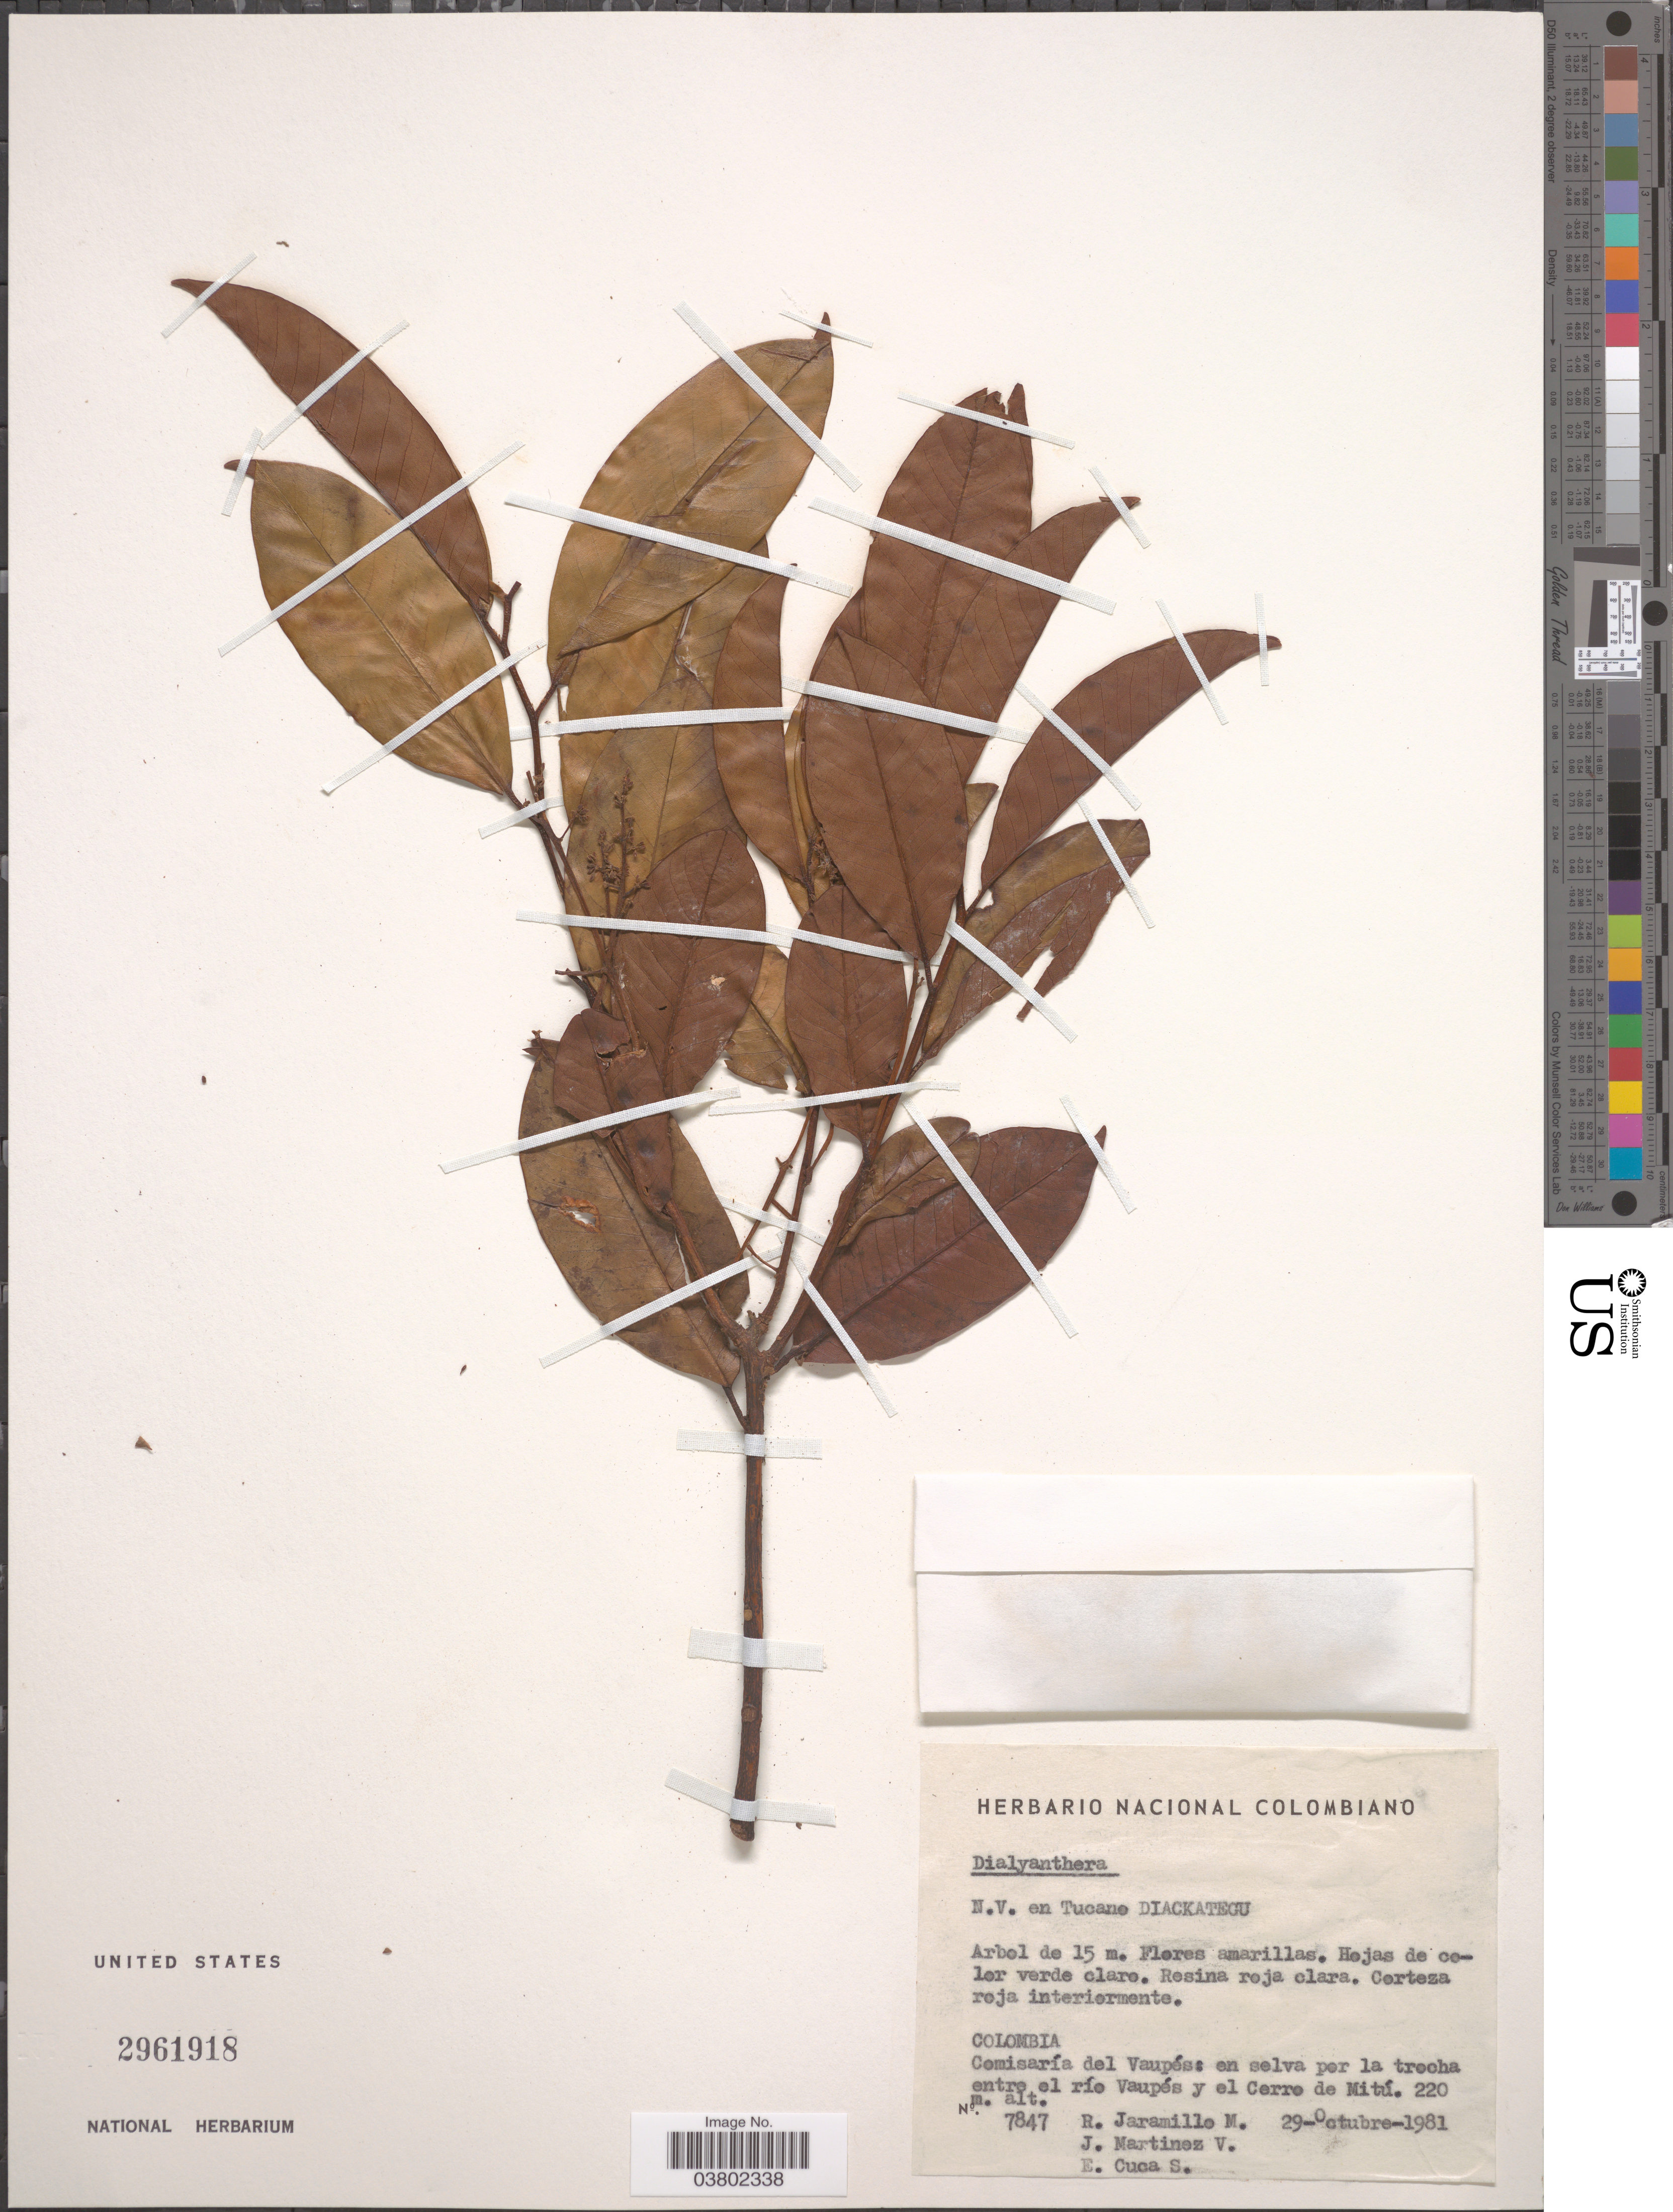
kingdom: Plantae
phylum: Tracheophyta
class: Magnoliopsida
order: Magnoliales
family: Myristicaceae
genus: Otoba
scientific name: Otoba sp.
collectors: R. Jaramillo M., J. Martinez V. & E. Cuca S.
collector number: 7847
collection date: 1981-10-29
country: Colombia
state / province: Vaupés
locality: Comisaría del Vaupés: en selva por la trecha entre el río Vaupés y el Cerro de Mitú.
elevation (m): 220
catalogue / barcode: US 2961918